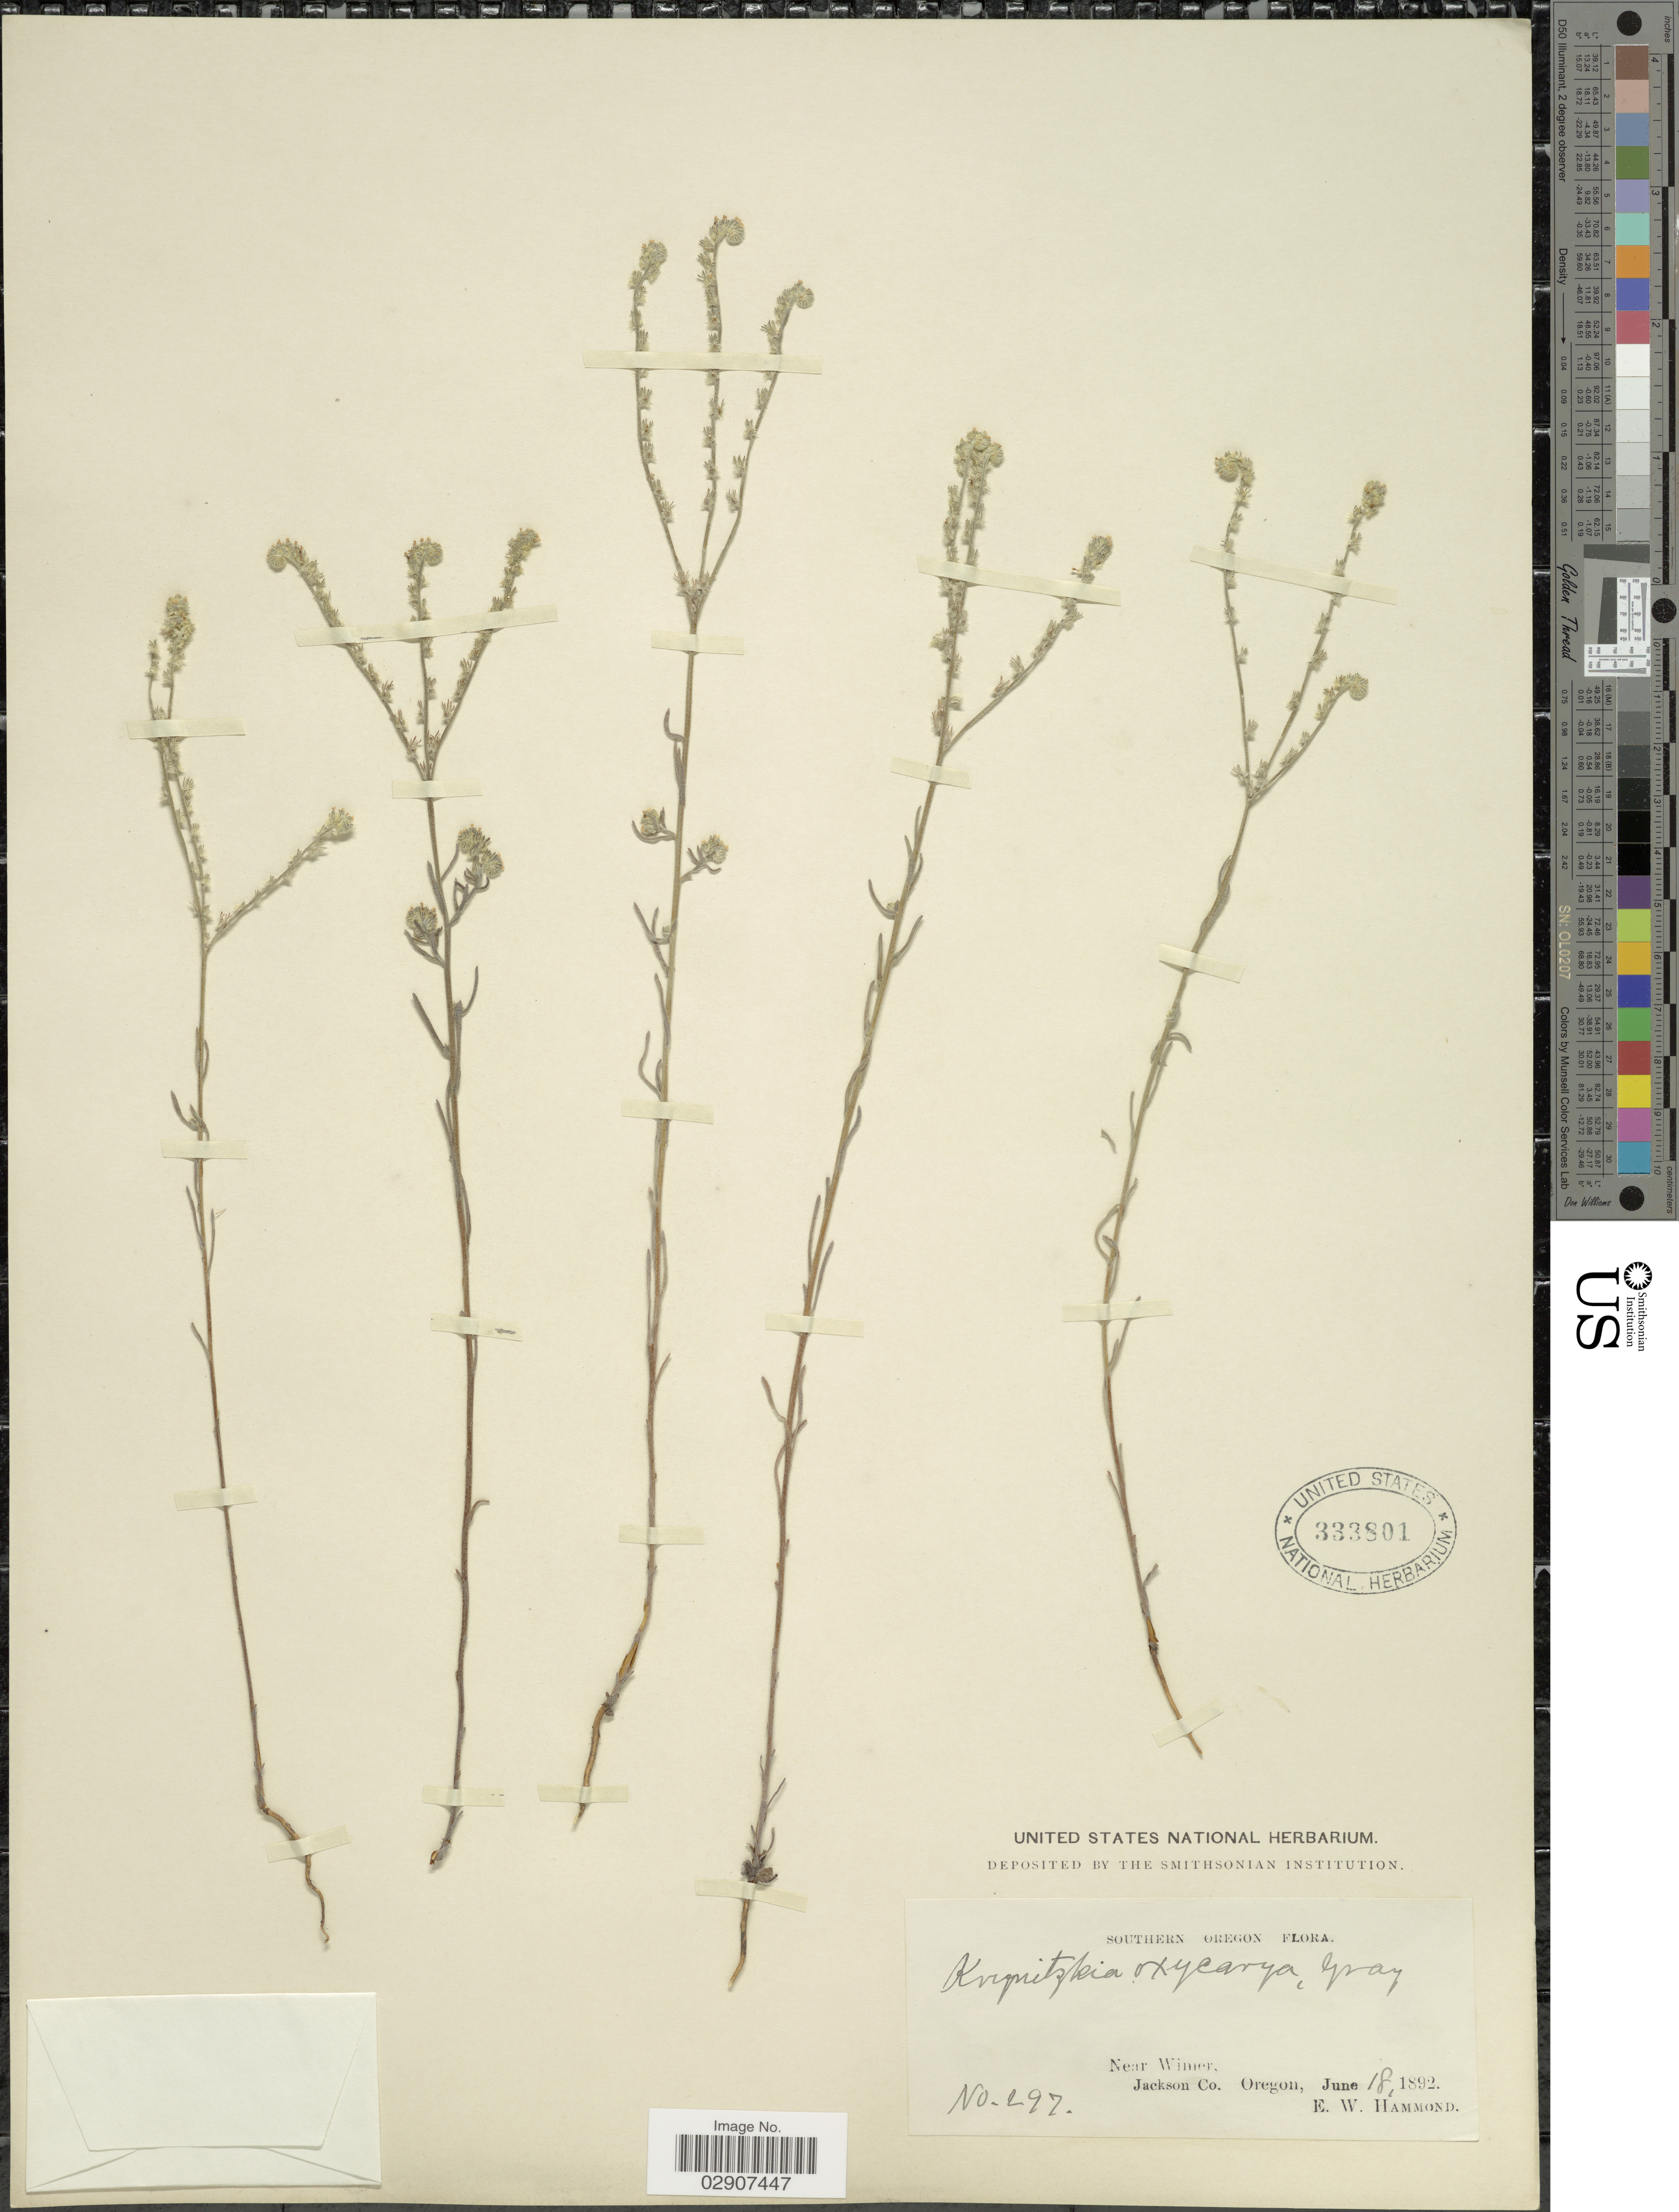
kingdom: Plantae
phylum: Tracheophyta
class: Magnoliopsida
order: Boraginales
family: Boraginaceae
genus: Cryptantha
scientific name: Cryptantha flaccida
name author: (Douglas ex Lehm.) Greene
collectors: E. Hammond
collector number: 297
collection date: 1892-06-18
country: United States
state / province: Oregon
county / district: Jackson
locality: Southern Oregon, Near Wimer, Jackson Co., Oregon.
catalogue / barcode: US 333801